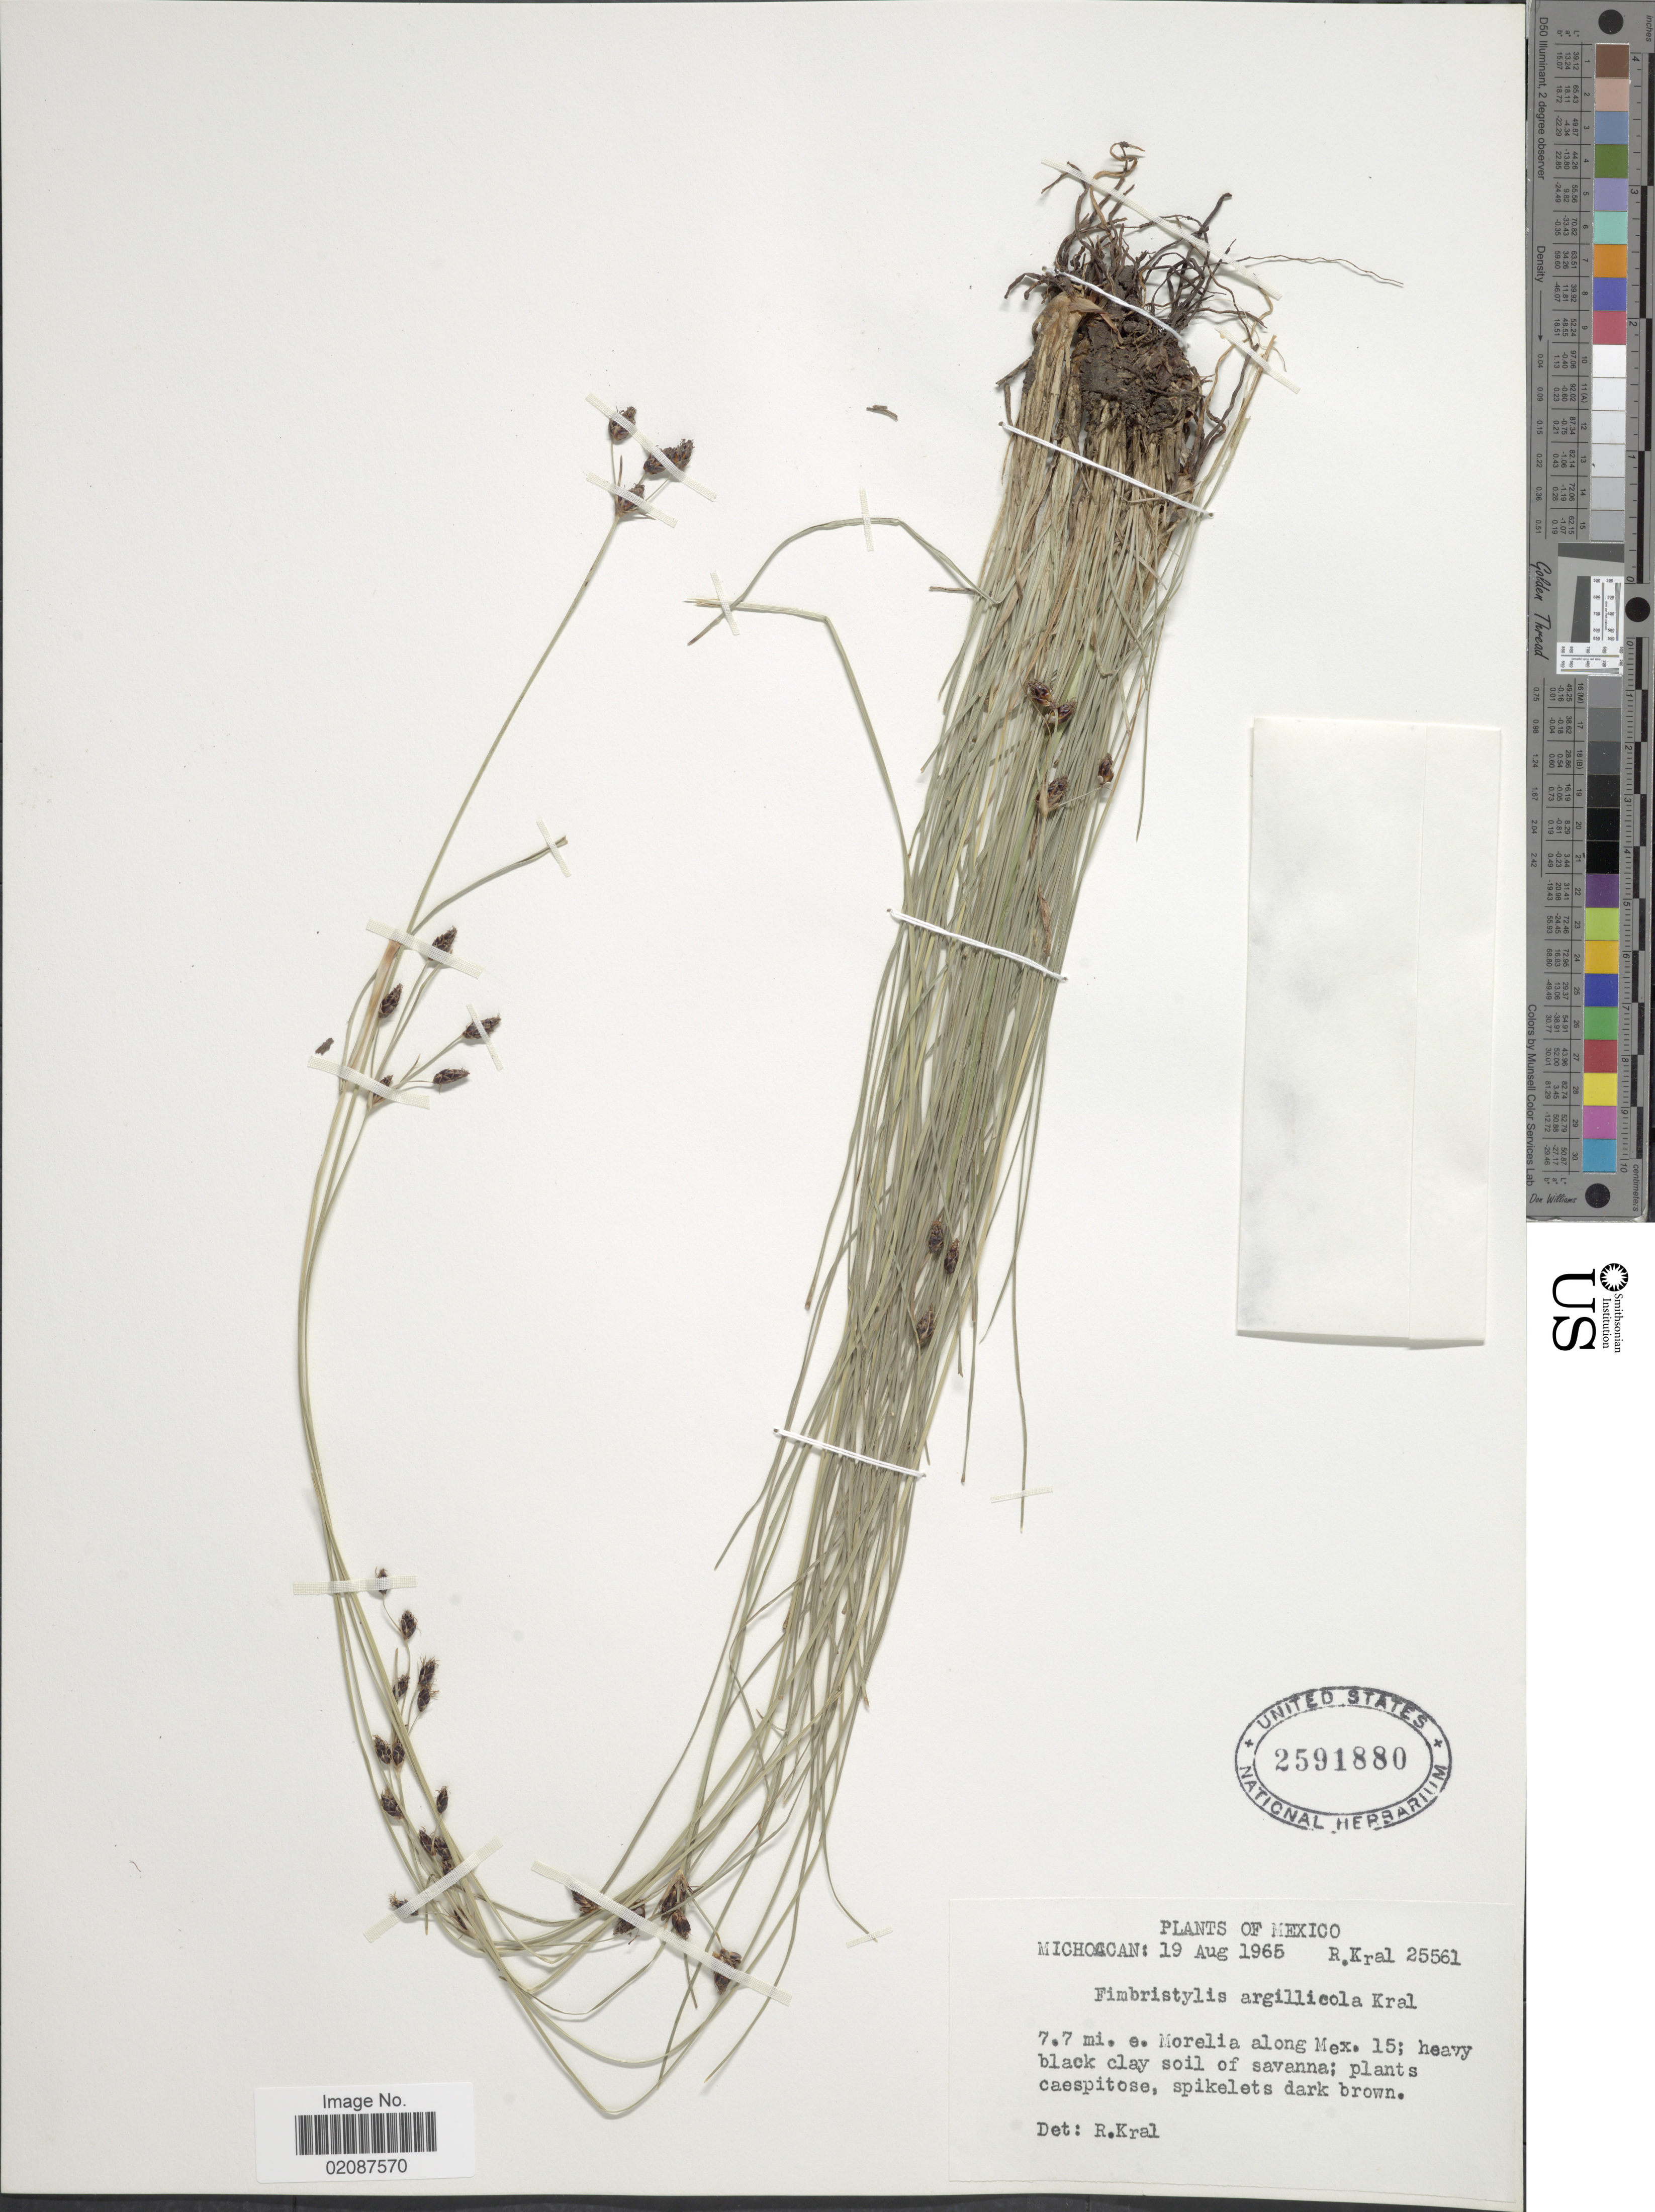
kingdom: Plantae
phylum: Tracheophyta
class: Liliopsida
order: Poales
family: Cyperaceae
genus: Fimbristylis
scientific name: Fimbristylis argillicola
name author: Kral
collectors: R. Kral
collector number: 25561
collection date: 1965-08-19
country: Mexico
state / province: Michoacán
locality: Michoacan, 7.7 mi. e Morelia along Mex. 15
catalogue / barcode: US 2591880